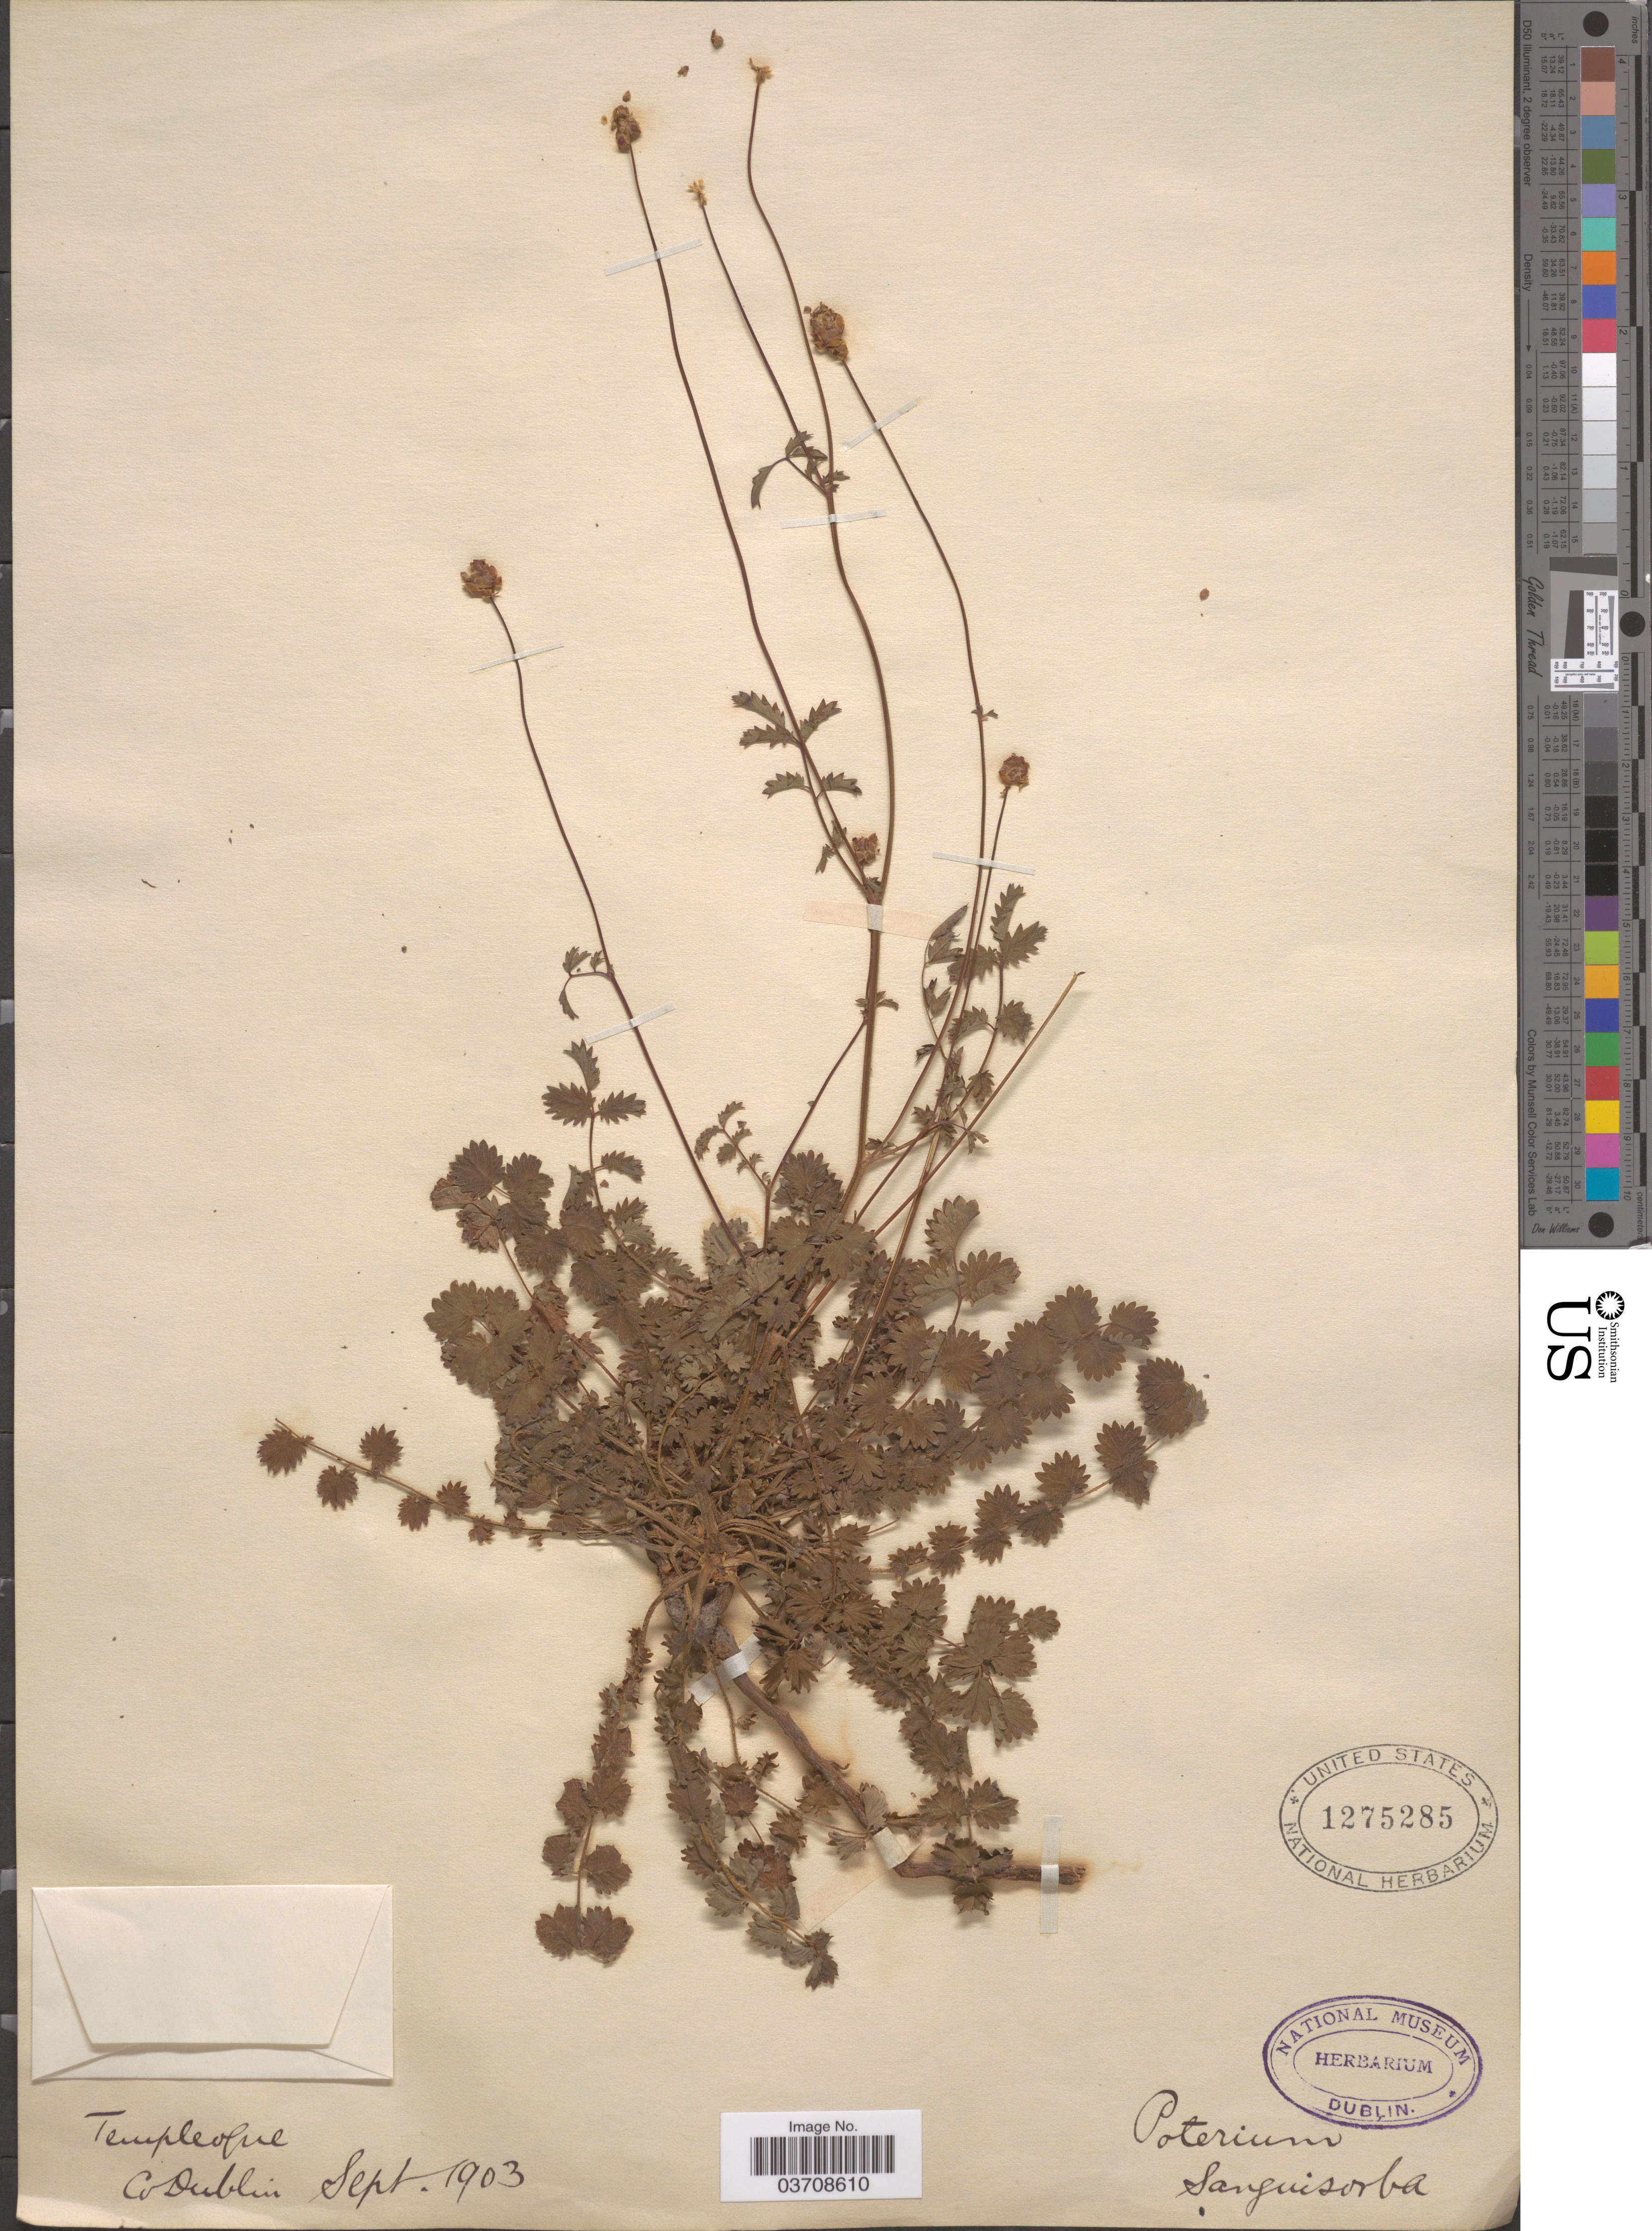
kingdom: Plantae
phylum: Tracheophyta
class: Magnoliopsida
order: Rosales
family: Rosaceae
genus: Sanguisorba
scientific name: Sanguisorba minor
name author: Scop.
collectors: Ex herb. National Museum Dublin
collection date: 1903-09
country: Ireland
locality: Templeogue Co Dublin.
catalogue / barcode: US 1275285